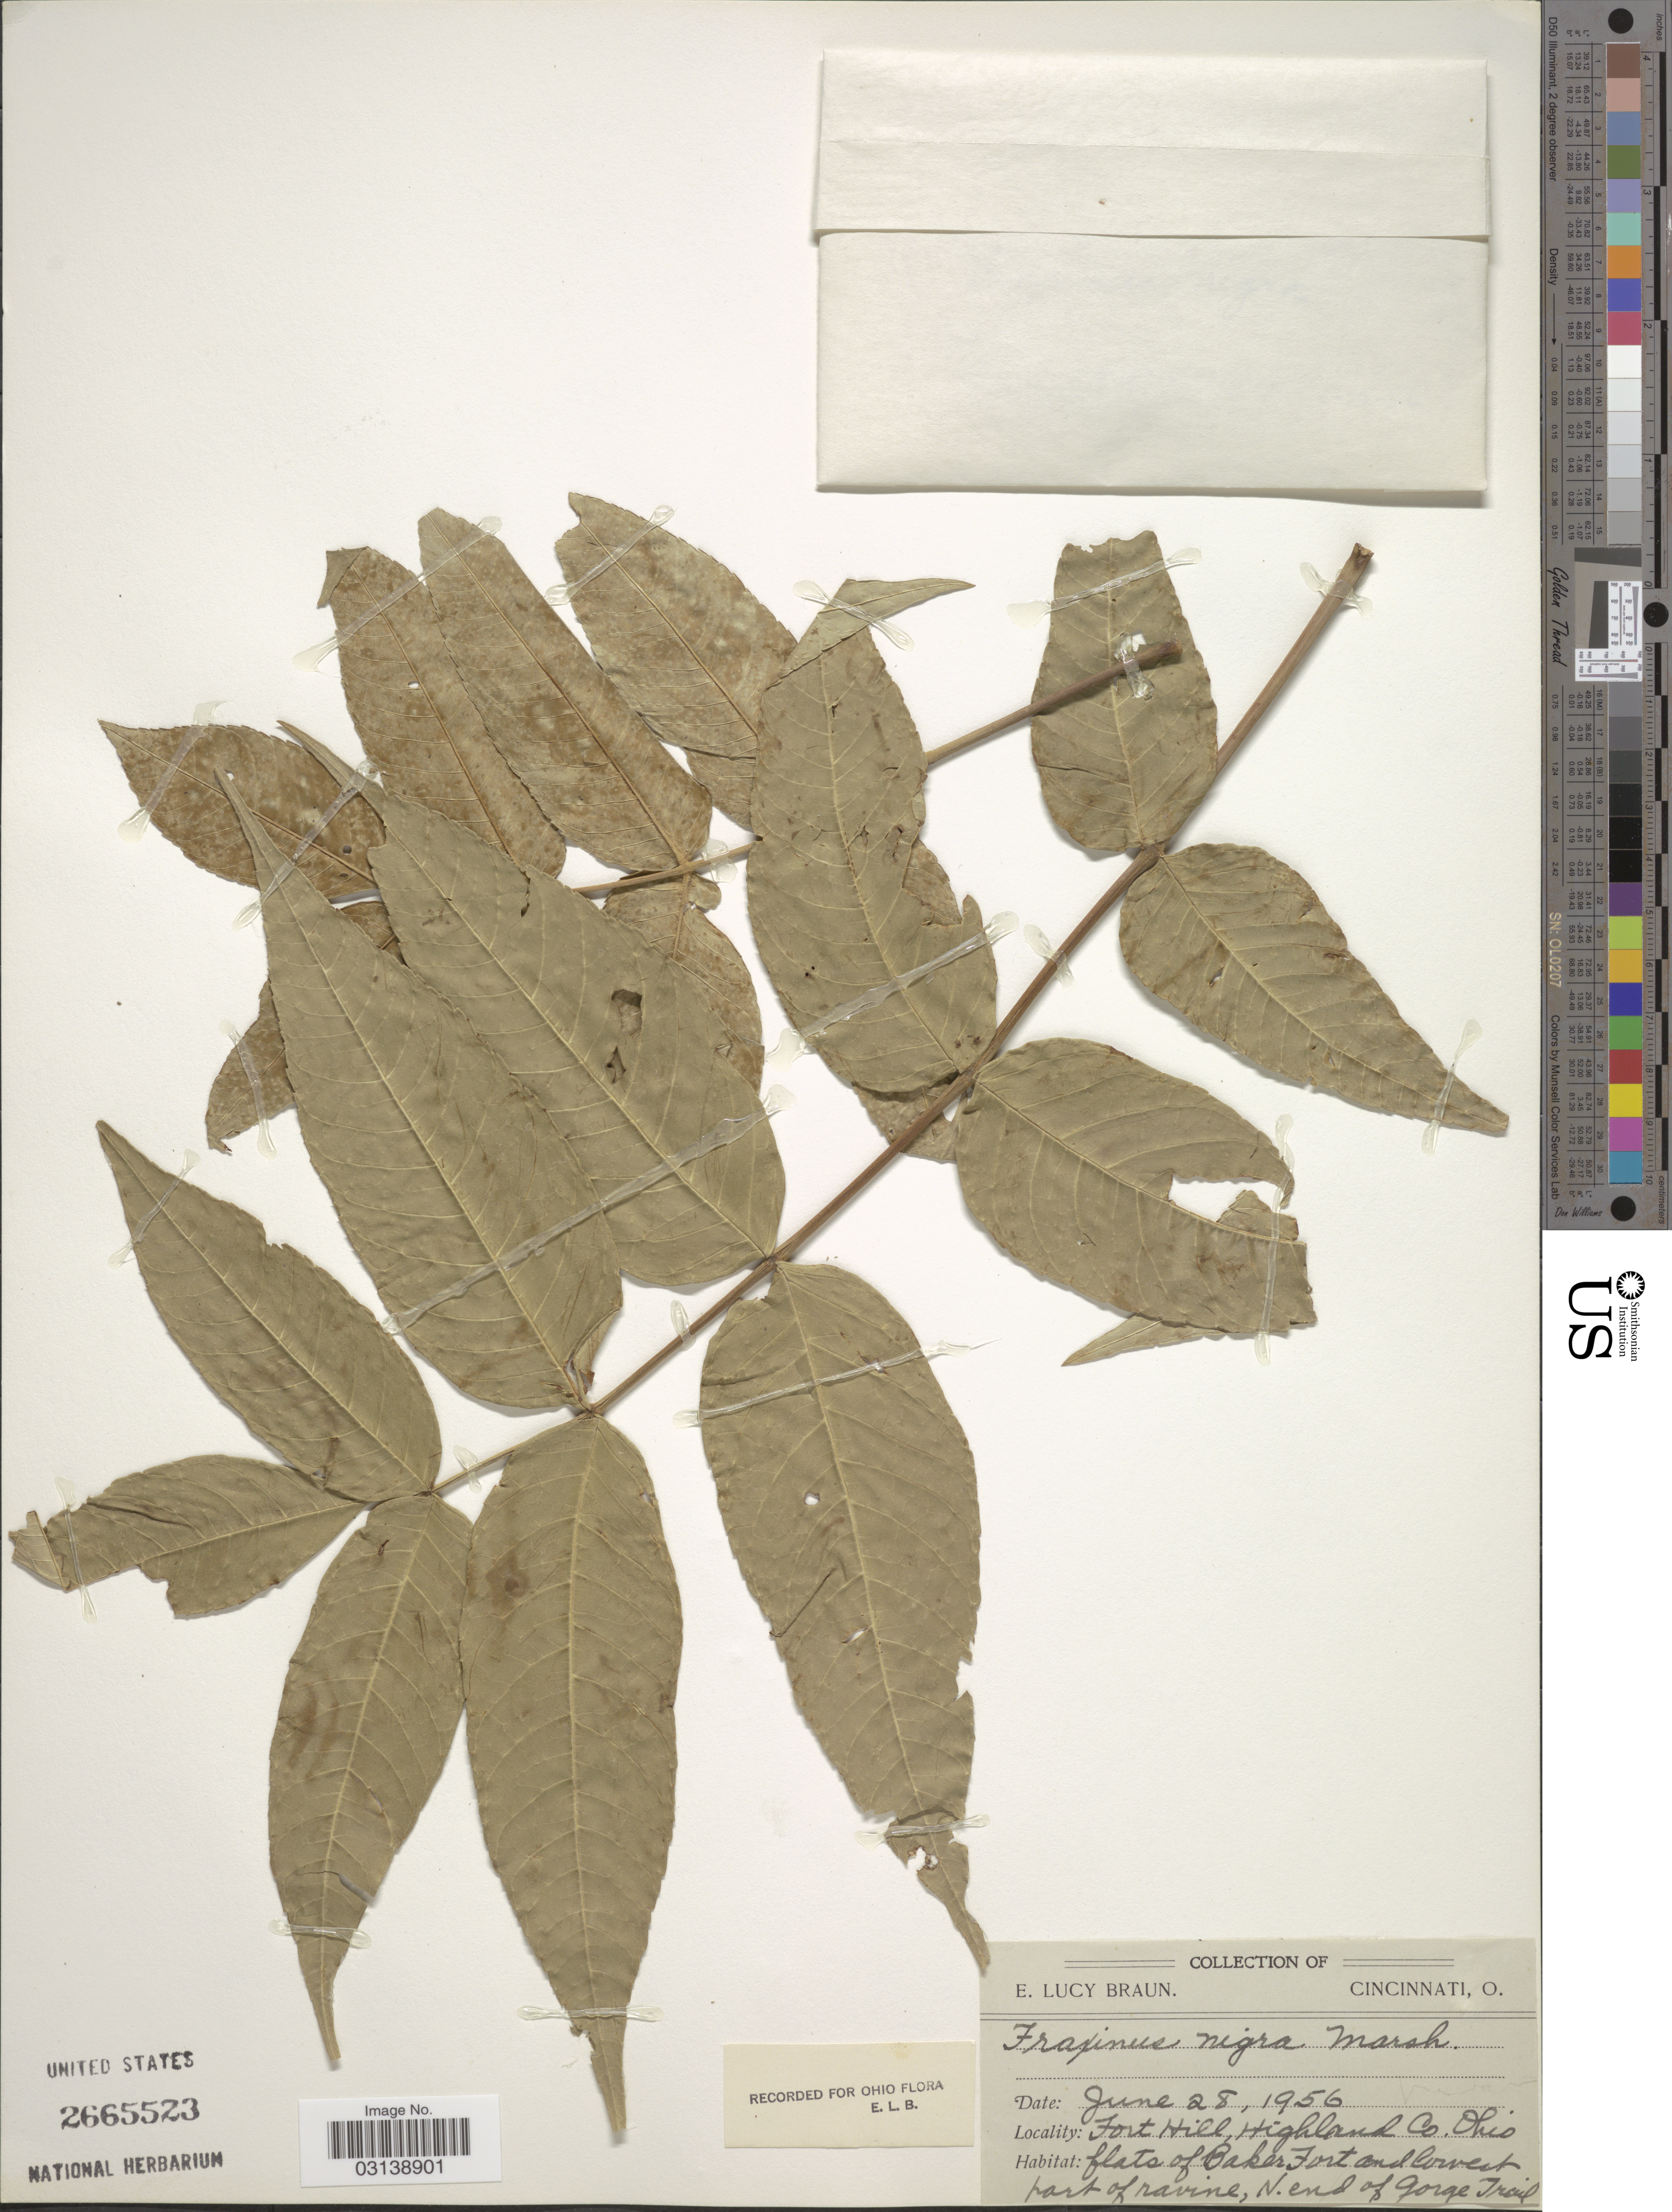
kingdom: Plantae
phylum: Tracheophyta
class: Magnoliopsida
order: Lamiales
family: Oleaceae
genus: Fraxinus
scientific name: Fraxinus nigra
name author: Marshall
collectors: E. L. Braun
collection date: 1956-06-28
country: United States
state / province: Ohio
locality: Fort Hill, Highland Co. Flats of Baker Fort and Covert part of ravine, N. end of Gorge Trail.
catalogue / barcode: US 2665523